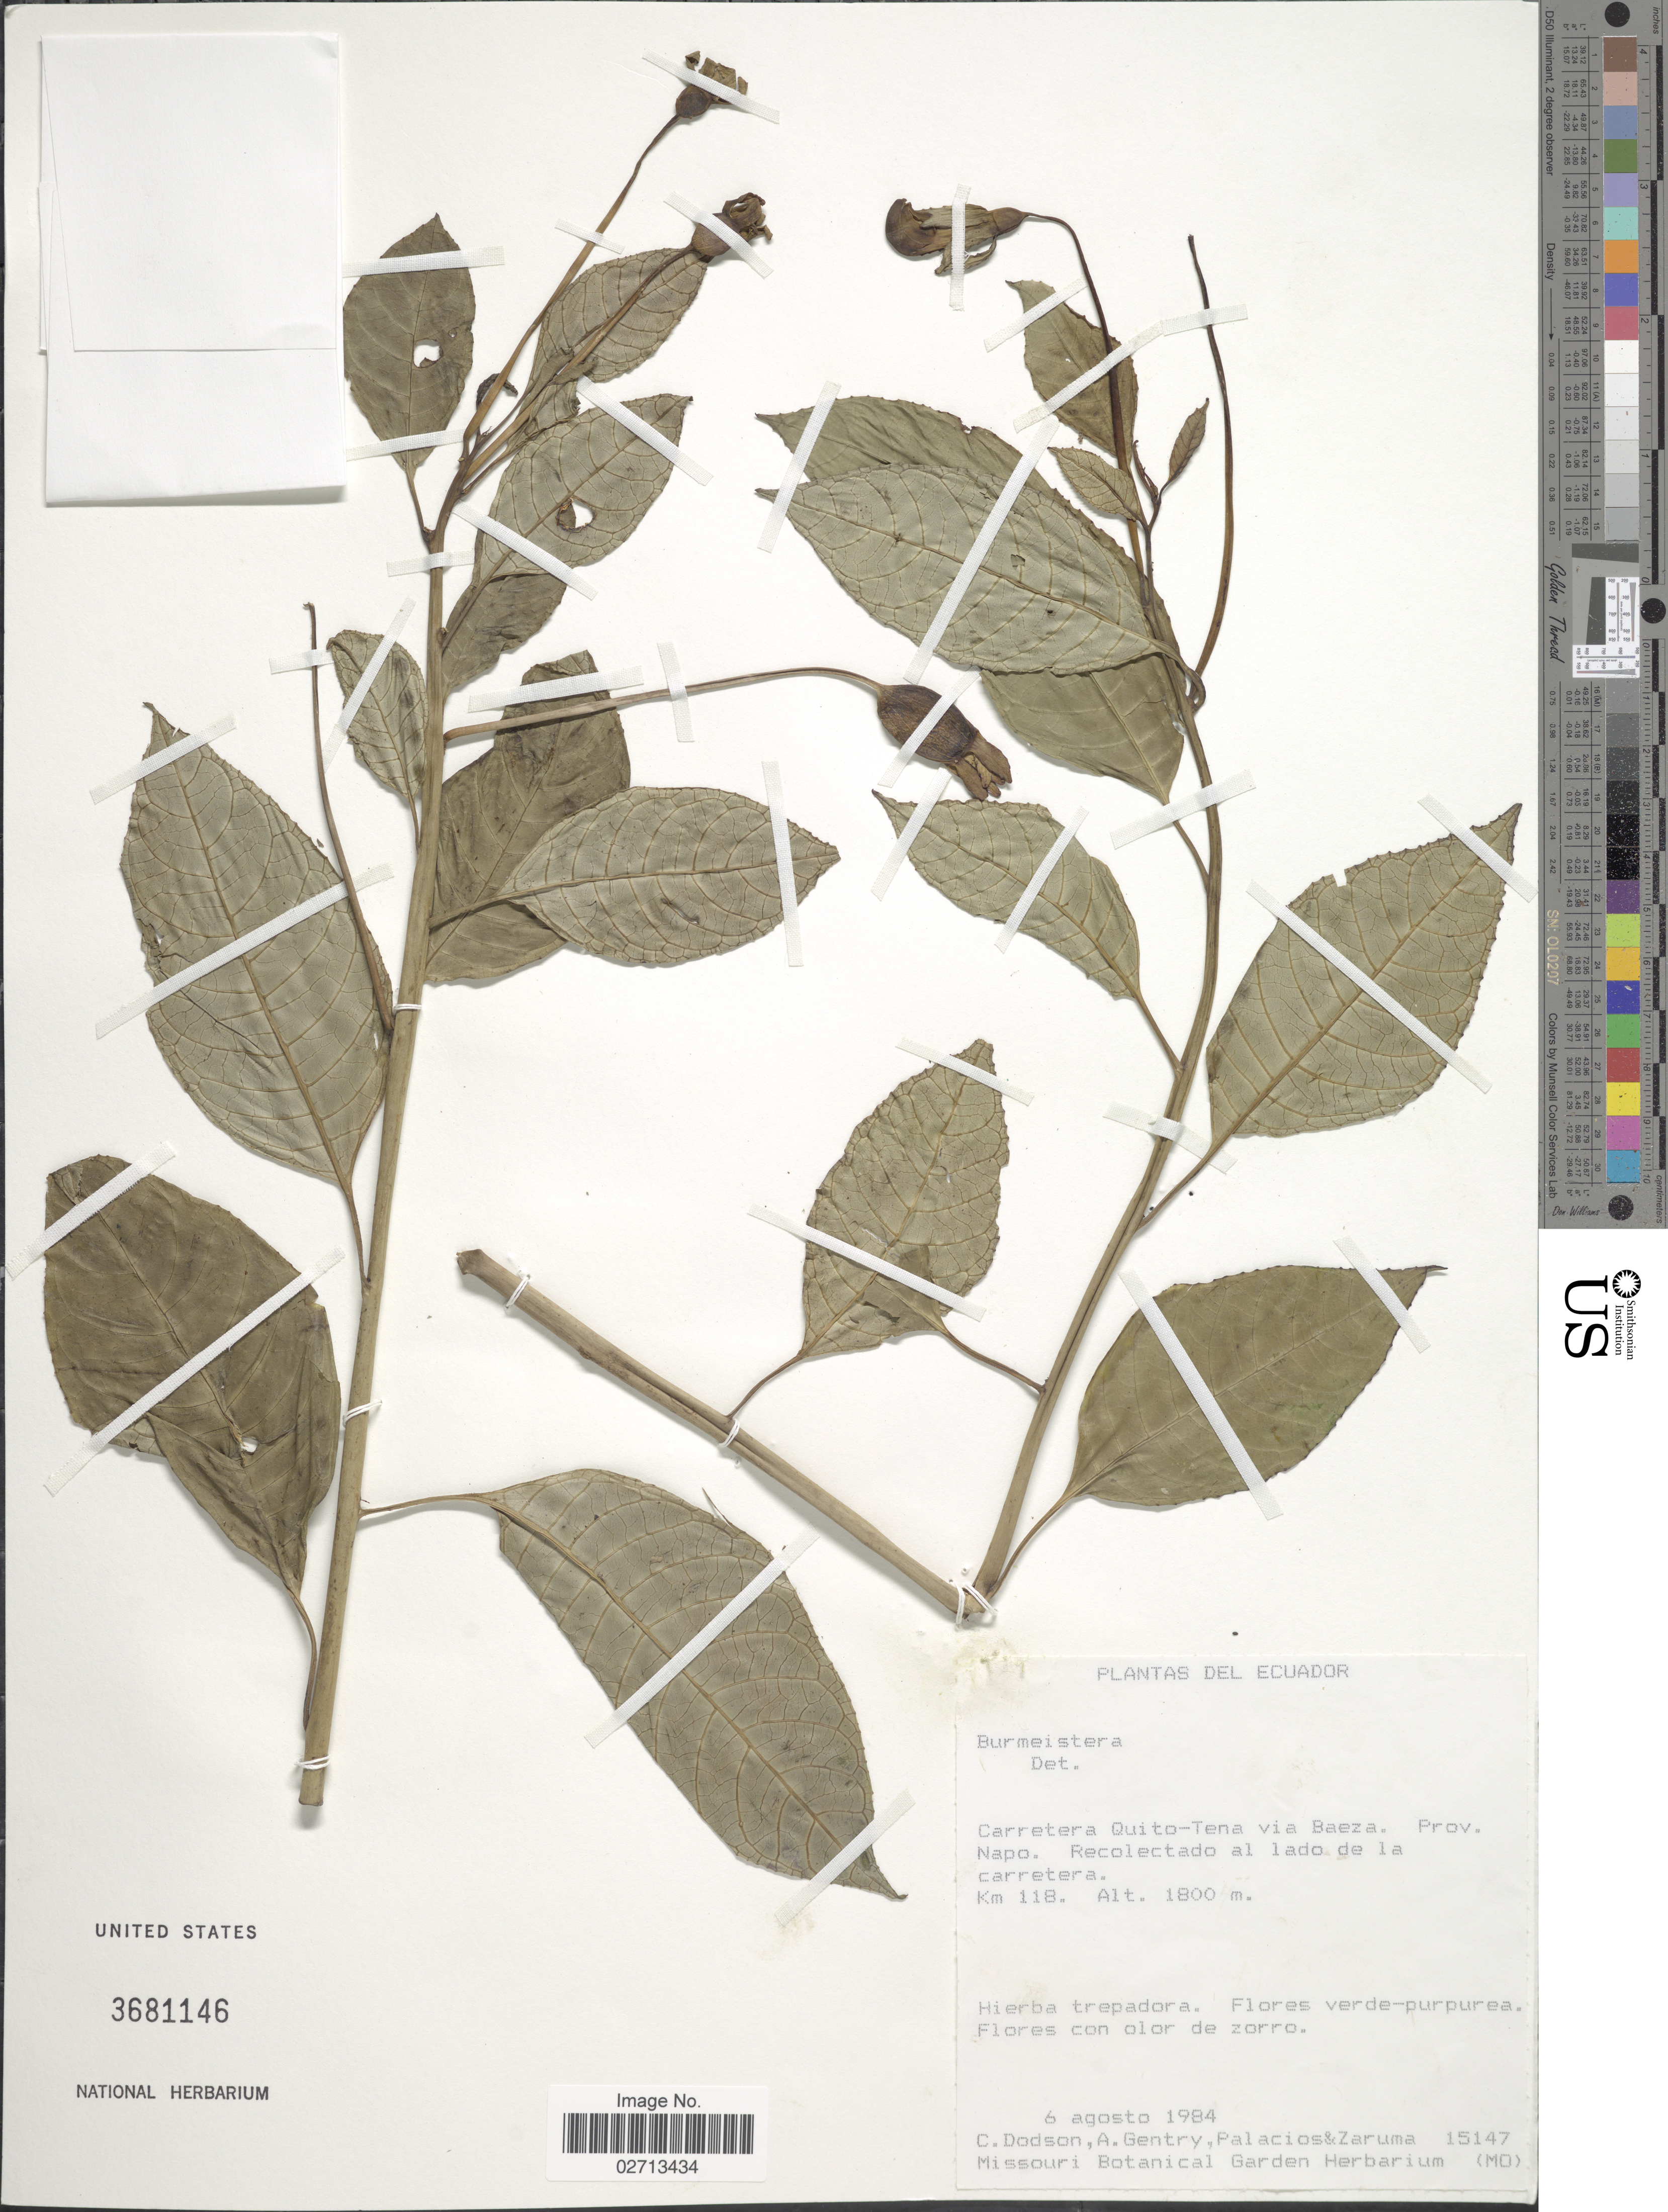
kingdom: Plantae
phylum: Tracheophyta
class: Magnoliopsida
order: Asterales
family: Campanulaceae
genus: Burmeistera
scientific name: Burmeistera sp.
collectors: C. Dodson, A. H. Gentry, Palacios, -- & -. Zaruma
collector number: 15147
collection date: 1984-08-06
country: Ecuador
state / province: Napo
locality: Carretera Quito-Tena via Baeza. Recolectado al lado de la carretera. Km 118.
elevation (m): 1800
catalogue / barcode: US 3681146